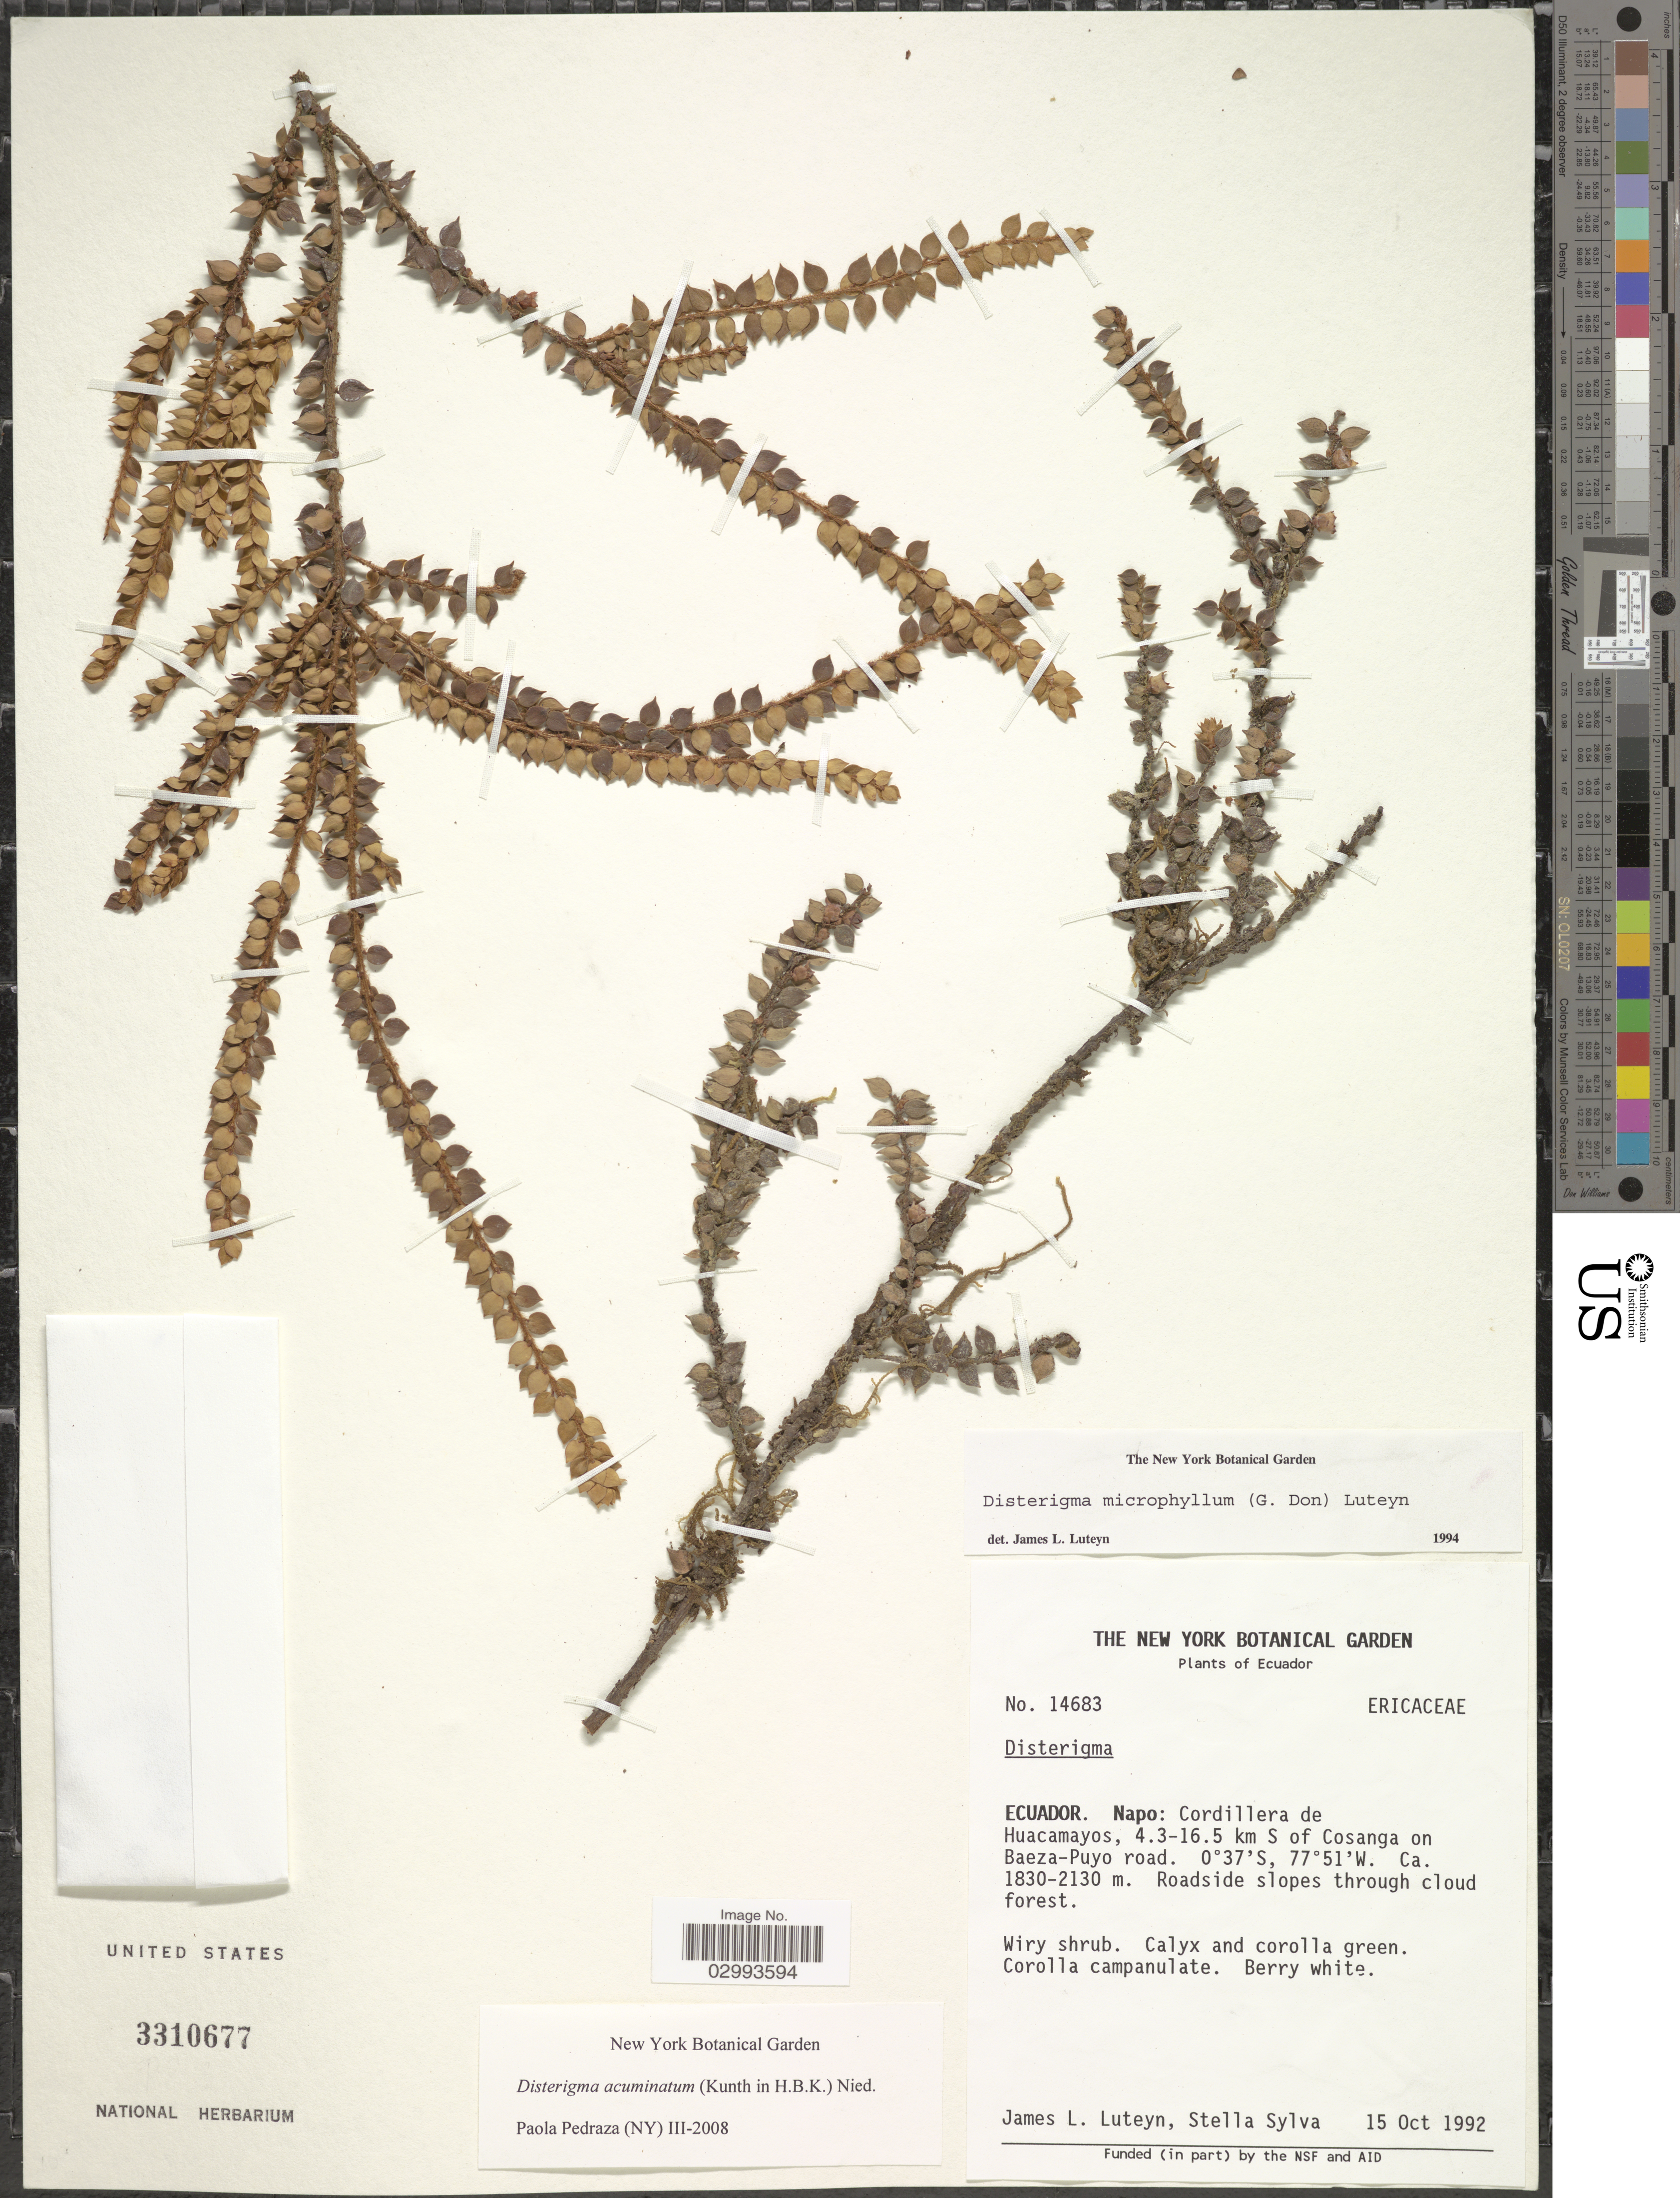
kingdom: Plantae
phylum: Tracheophyta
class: Magnoliopsida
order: Ericales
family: Ericaceae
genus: Disterigma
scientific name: Disterigma acuminatum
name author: (Kunth) Nied.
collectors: J. Luteyn & S. Sylva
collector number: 14683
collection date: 1992-10-15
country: Ecuador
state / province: Napo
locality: Cordillera de Huacamayos, 4.3-16.5 km S of Cosanga on Baeza-Puo road. Roadside slopes through cloud forest.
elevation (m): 1830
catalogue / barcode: US 3310677